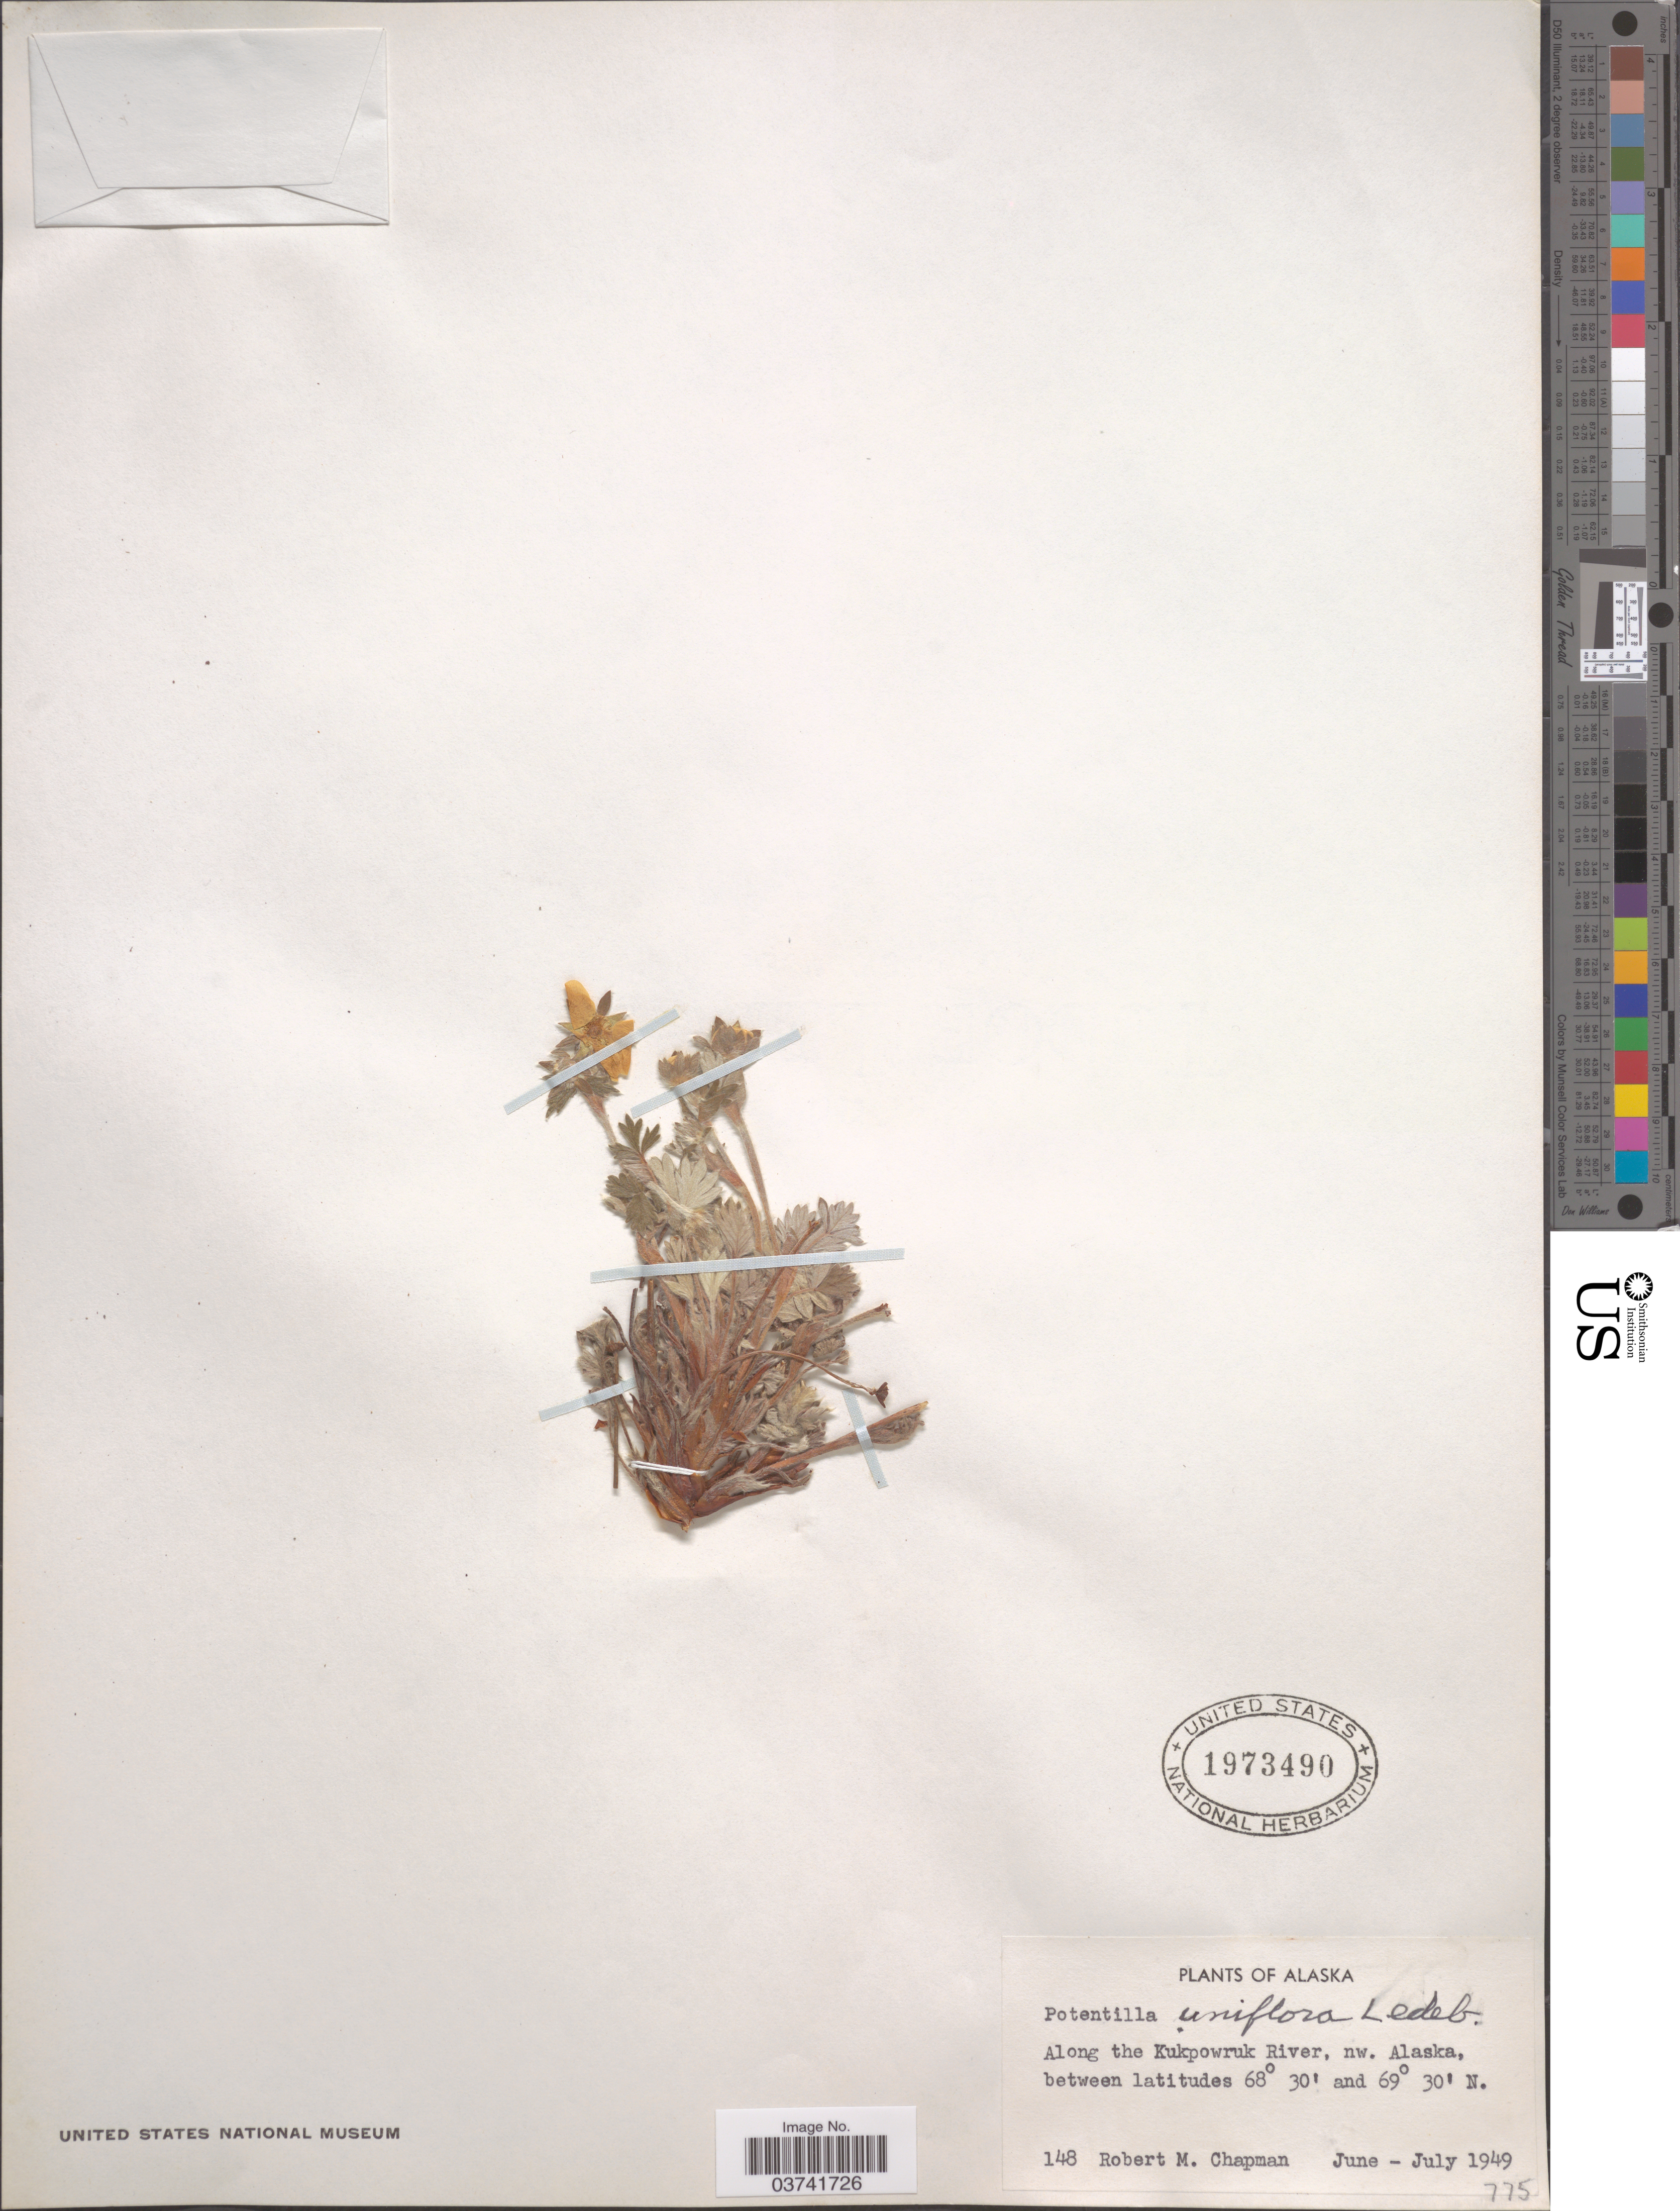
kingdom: Plantae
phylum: Tracheophyta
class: Magnoliopsida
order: Rosales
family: Rosaceae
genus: Potentilla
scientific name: Potentilla uniflora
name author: Ledeb.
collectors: R. M. Chapman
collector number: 148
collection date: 1949-06/1949-07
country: United States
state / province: Alaska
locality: Along the Kukpowruk River, nw. Alaska.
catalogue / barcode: US 1973490